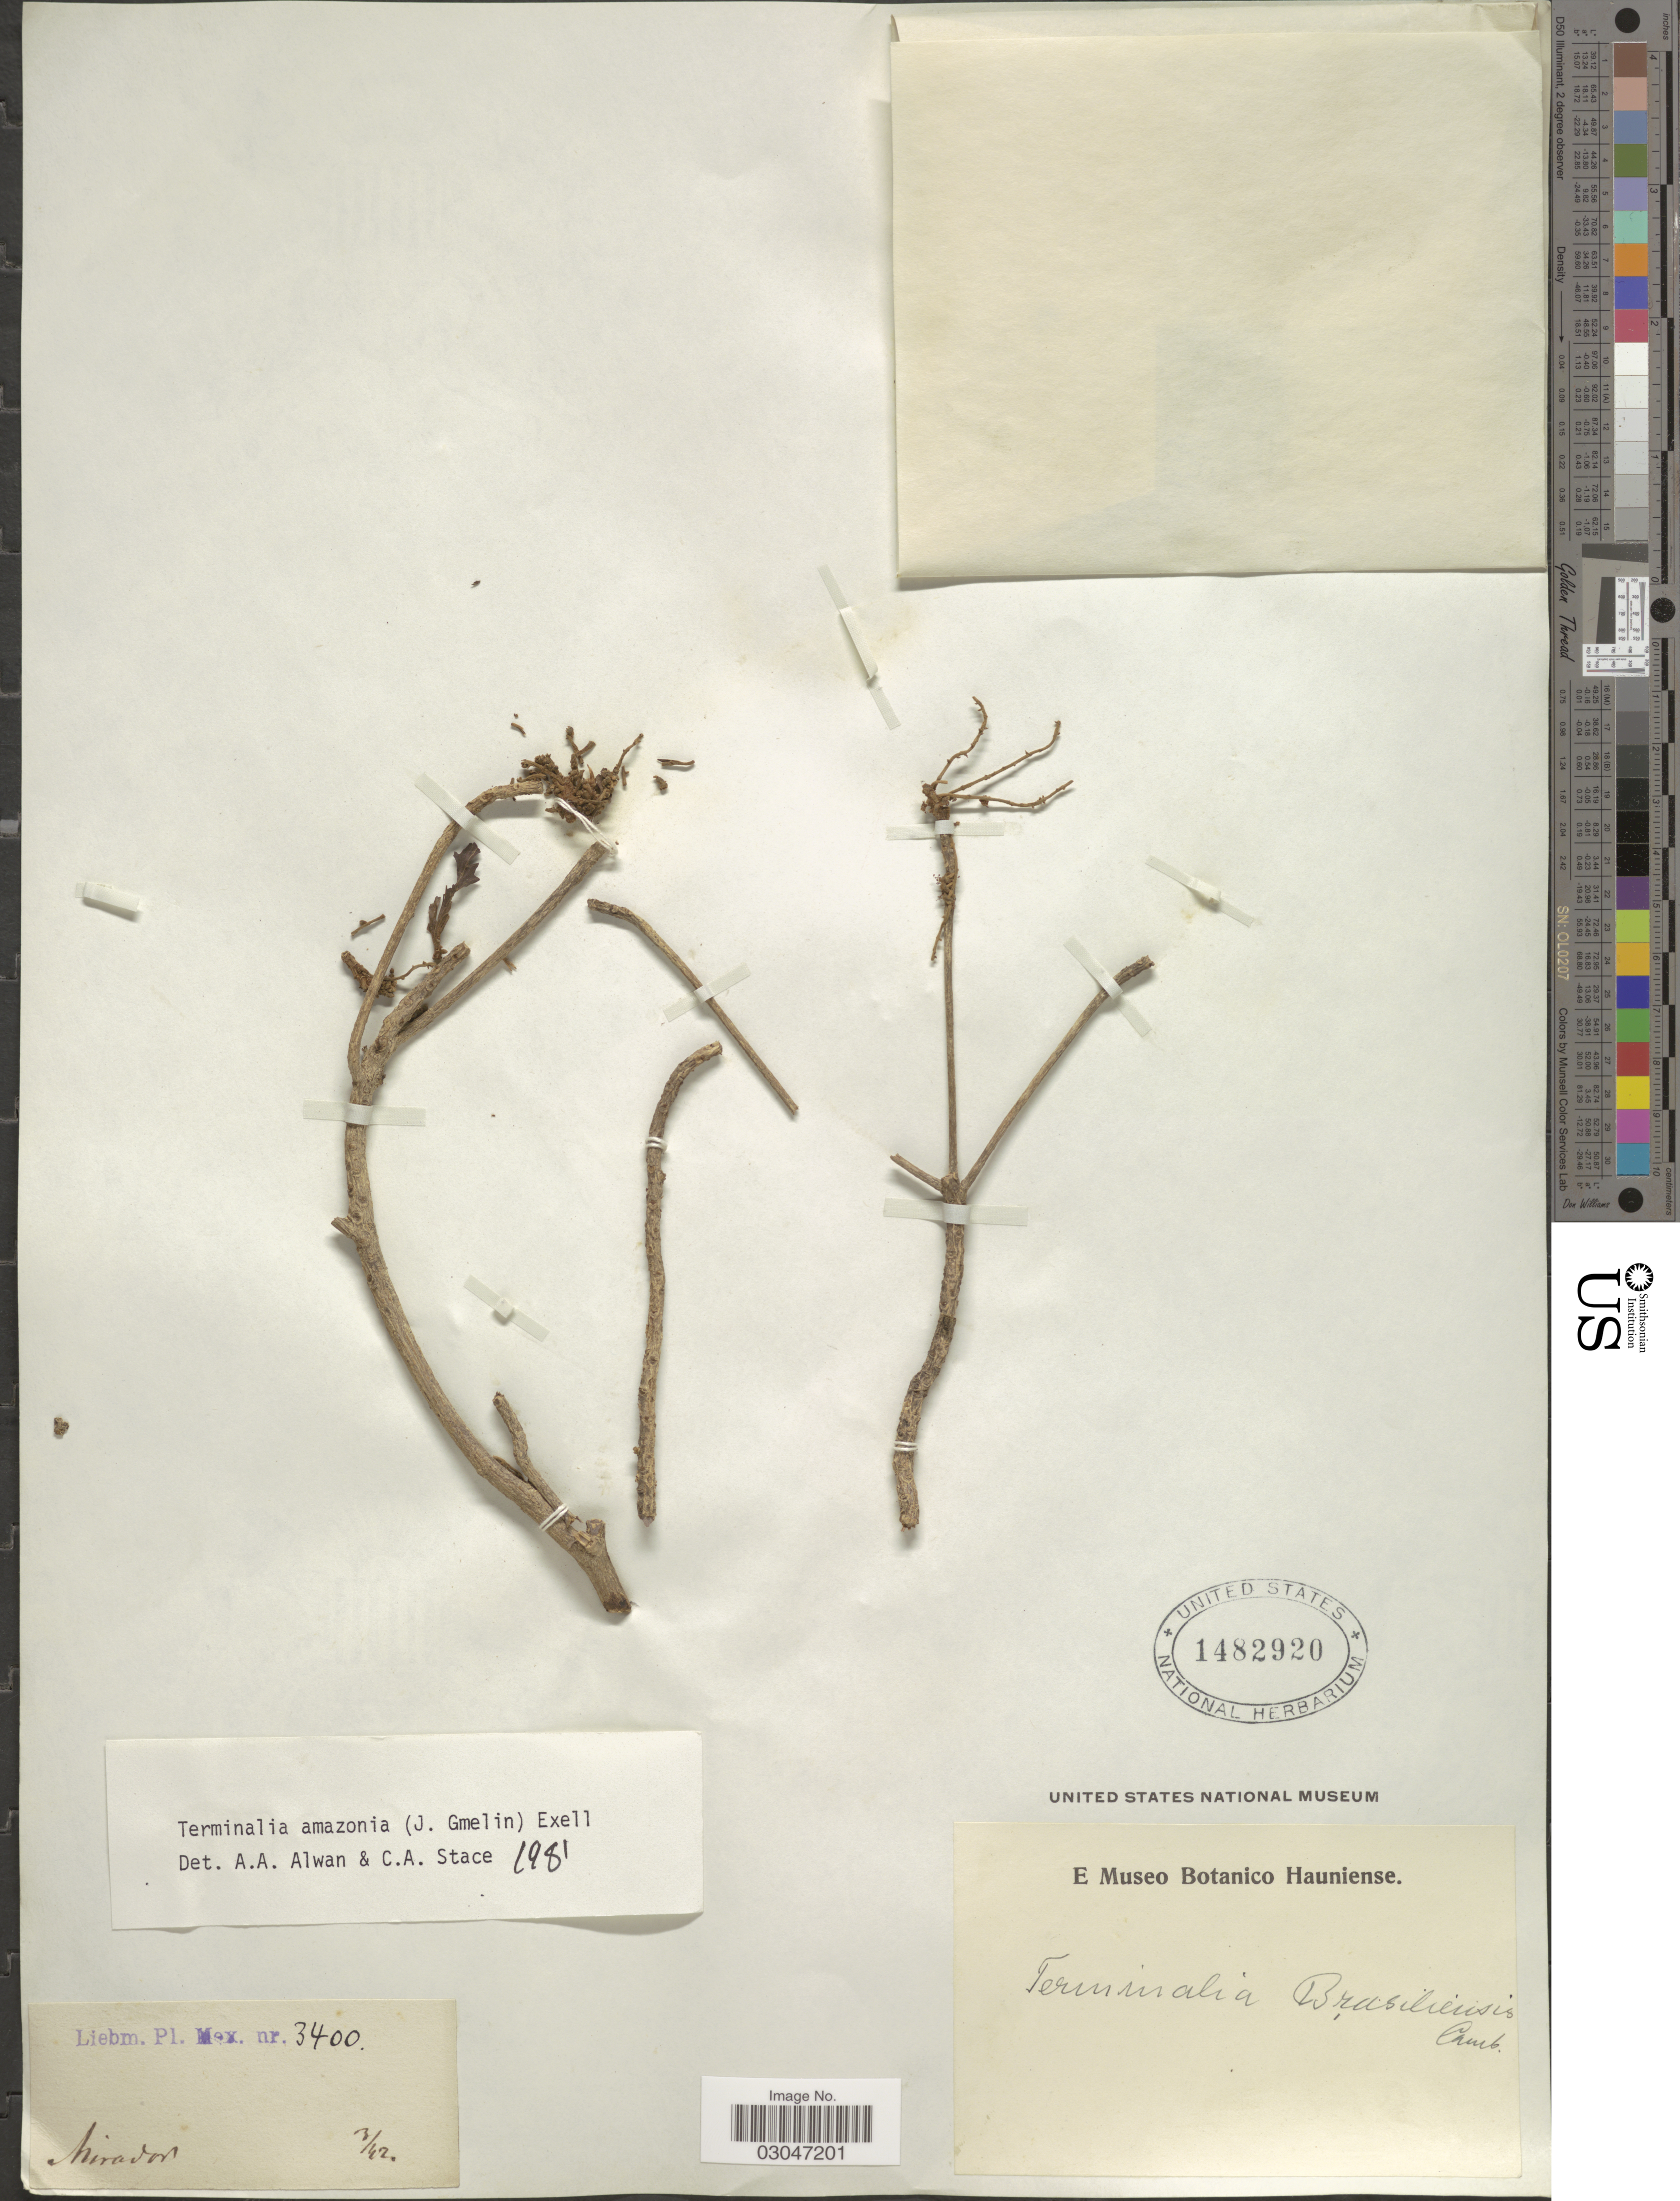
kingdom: Plantae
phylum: Tracheophyta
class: Magnoliopsida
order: Myrtales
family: Combretaceae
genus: Terminalia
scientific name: Terminalia amazonia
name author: (J.F. Gmel.) Exell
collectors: Liebmann, --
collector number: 3400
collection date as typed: Transcribed d/m/y: /3/42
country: Mexico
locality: Mirador.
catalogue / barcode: US 1482920